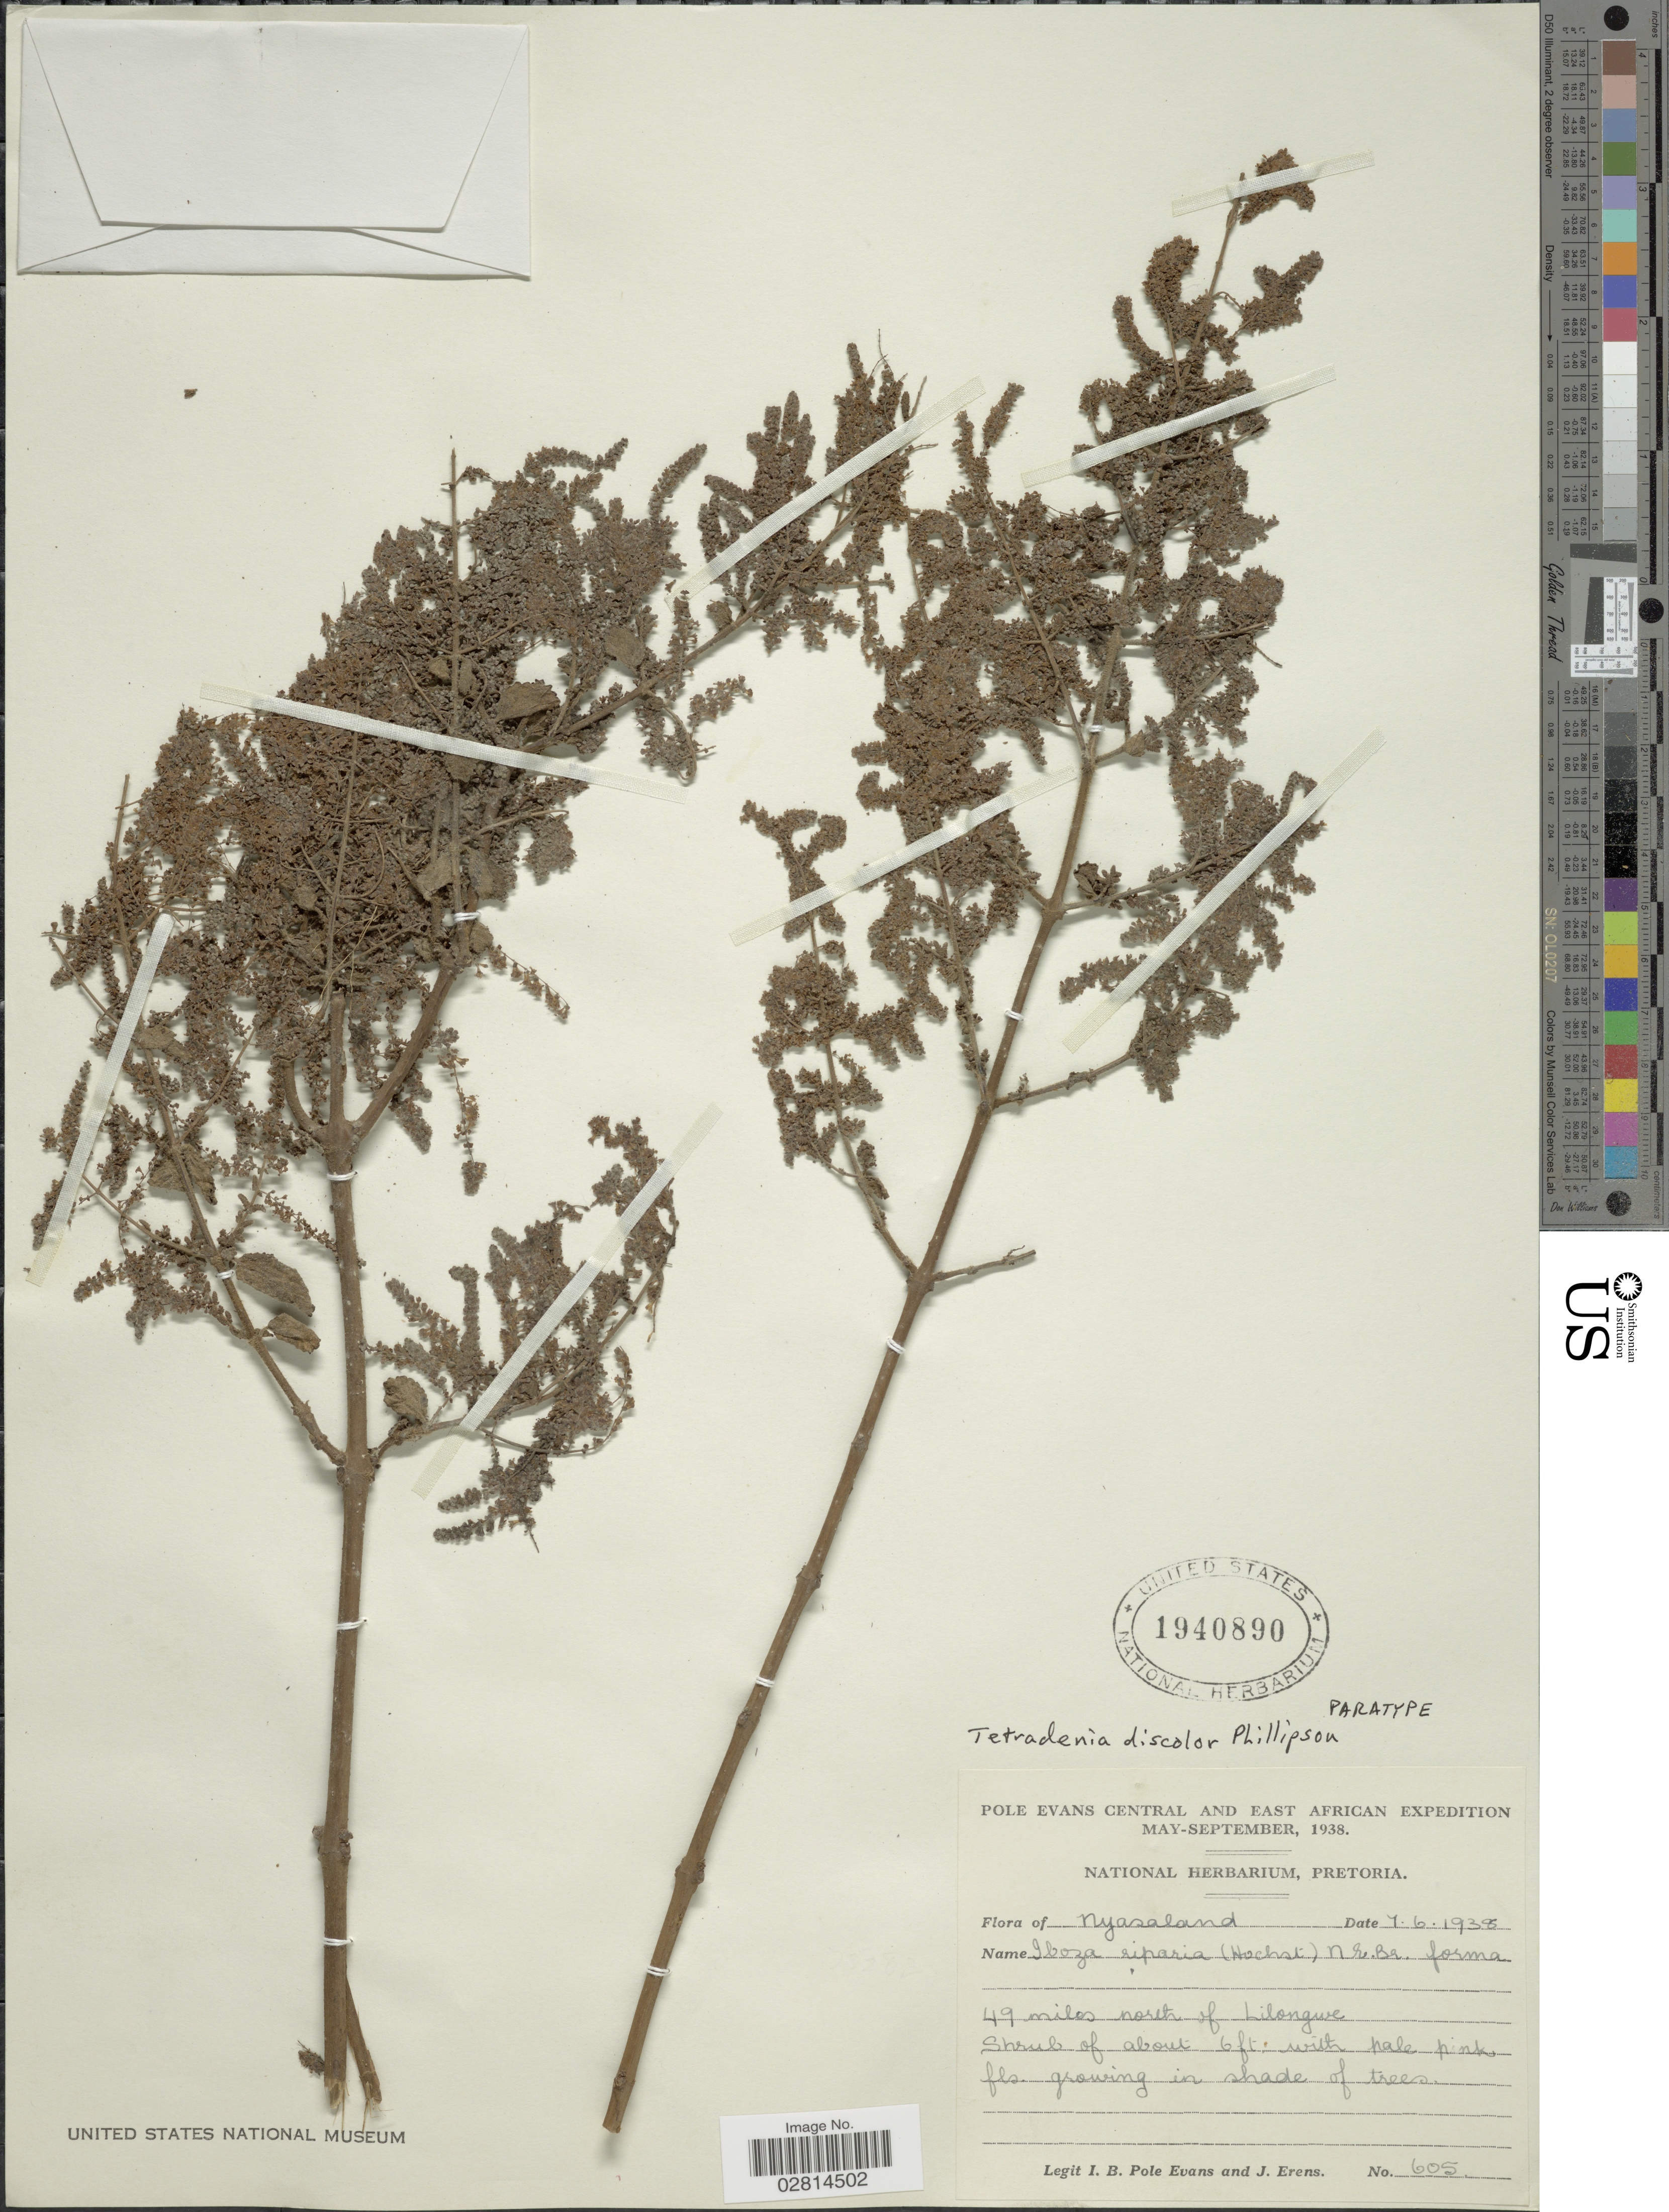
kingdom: Plantae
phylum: Tracheophyta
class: Magnoliopsida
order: Lamiales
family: Lamiaceae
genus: Tetradenia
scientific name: Tetradenia discolor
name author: Phillipson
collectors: I. B. Pole-Evans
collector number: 605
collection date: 1938-06-07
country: Malawi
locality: Central and East African. Nyasaland. 49 miles north of Lilongwe.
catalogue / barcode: US 1940890